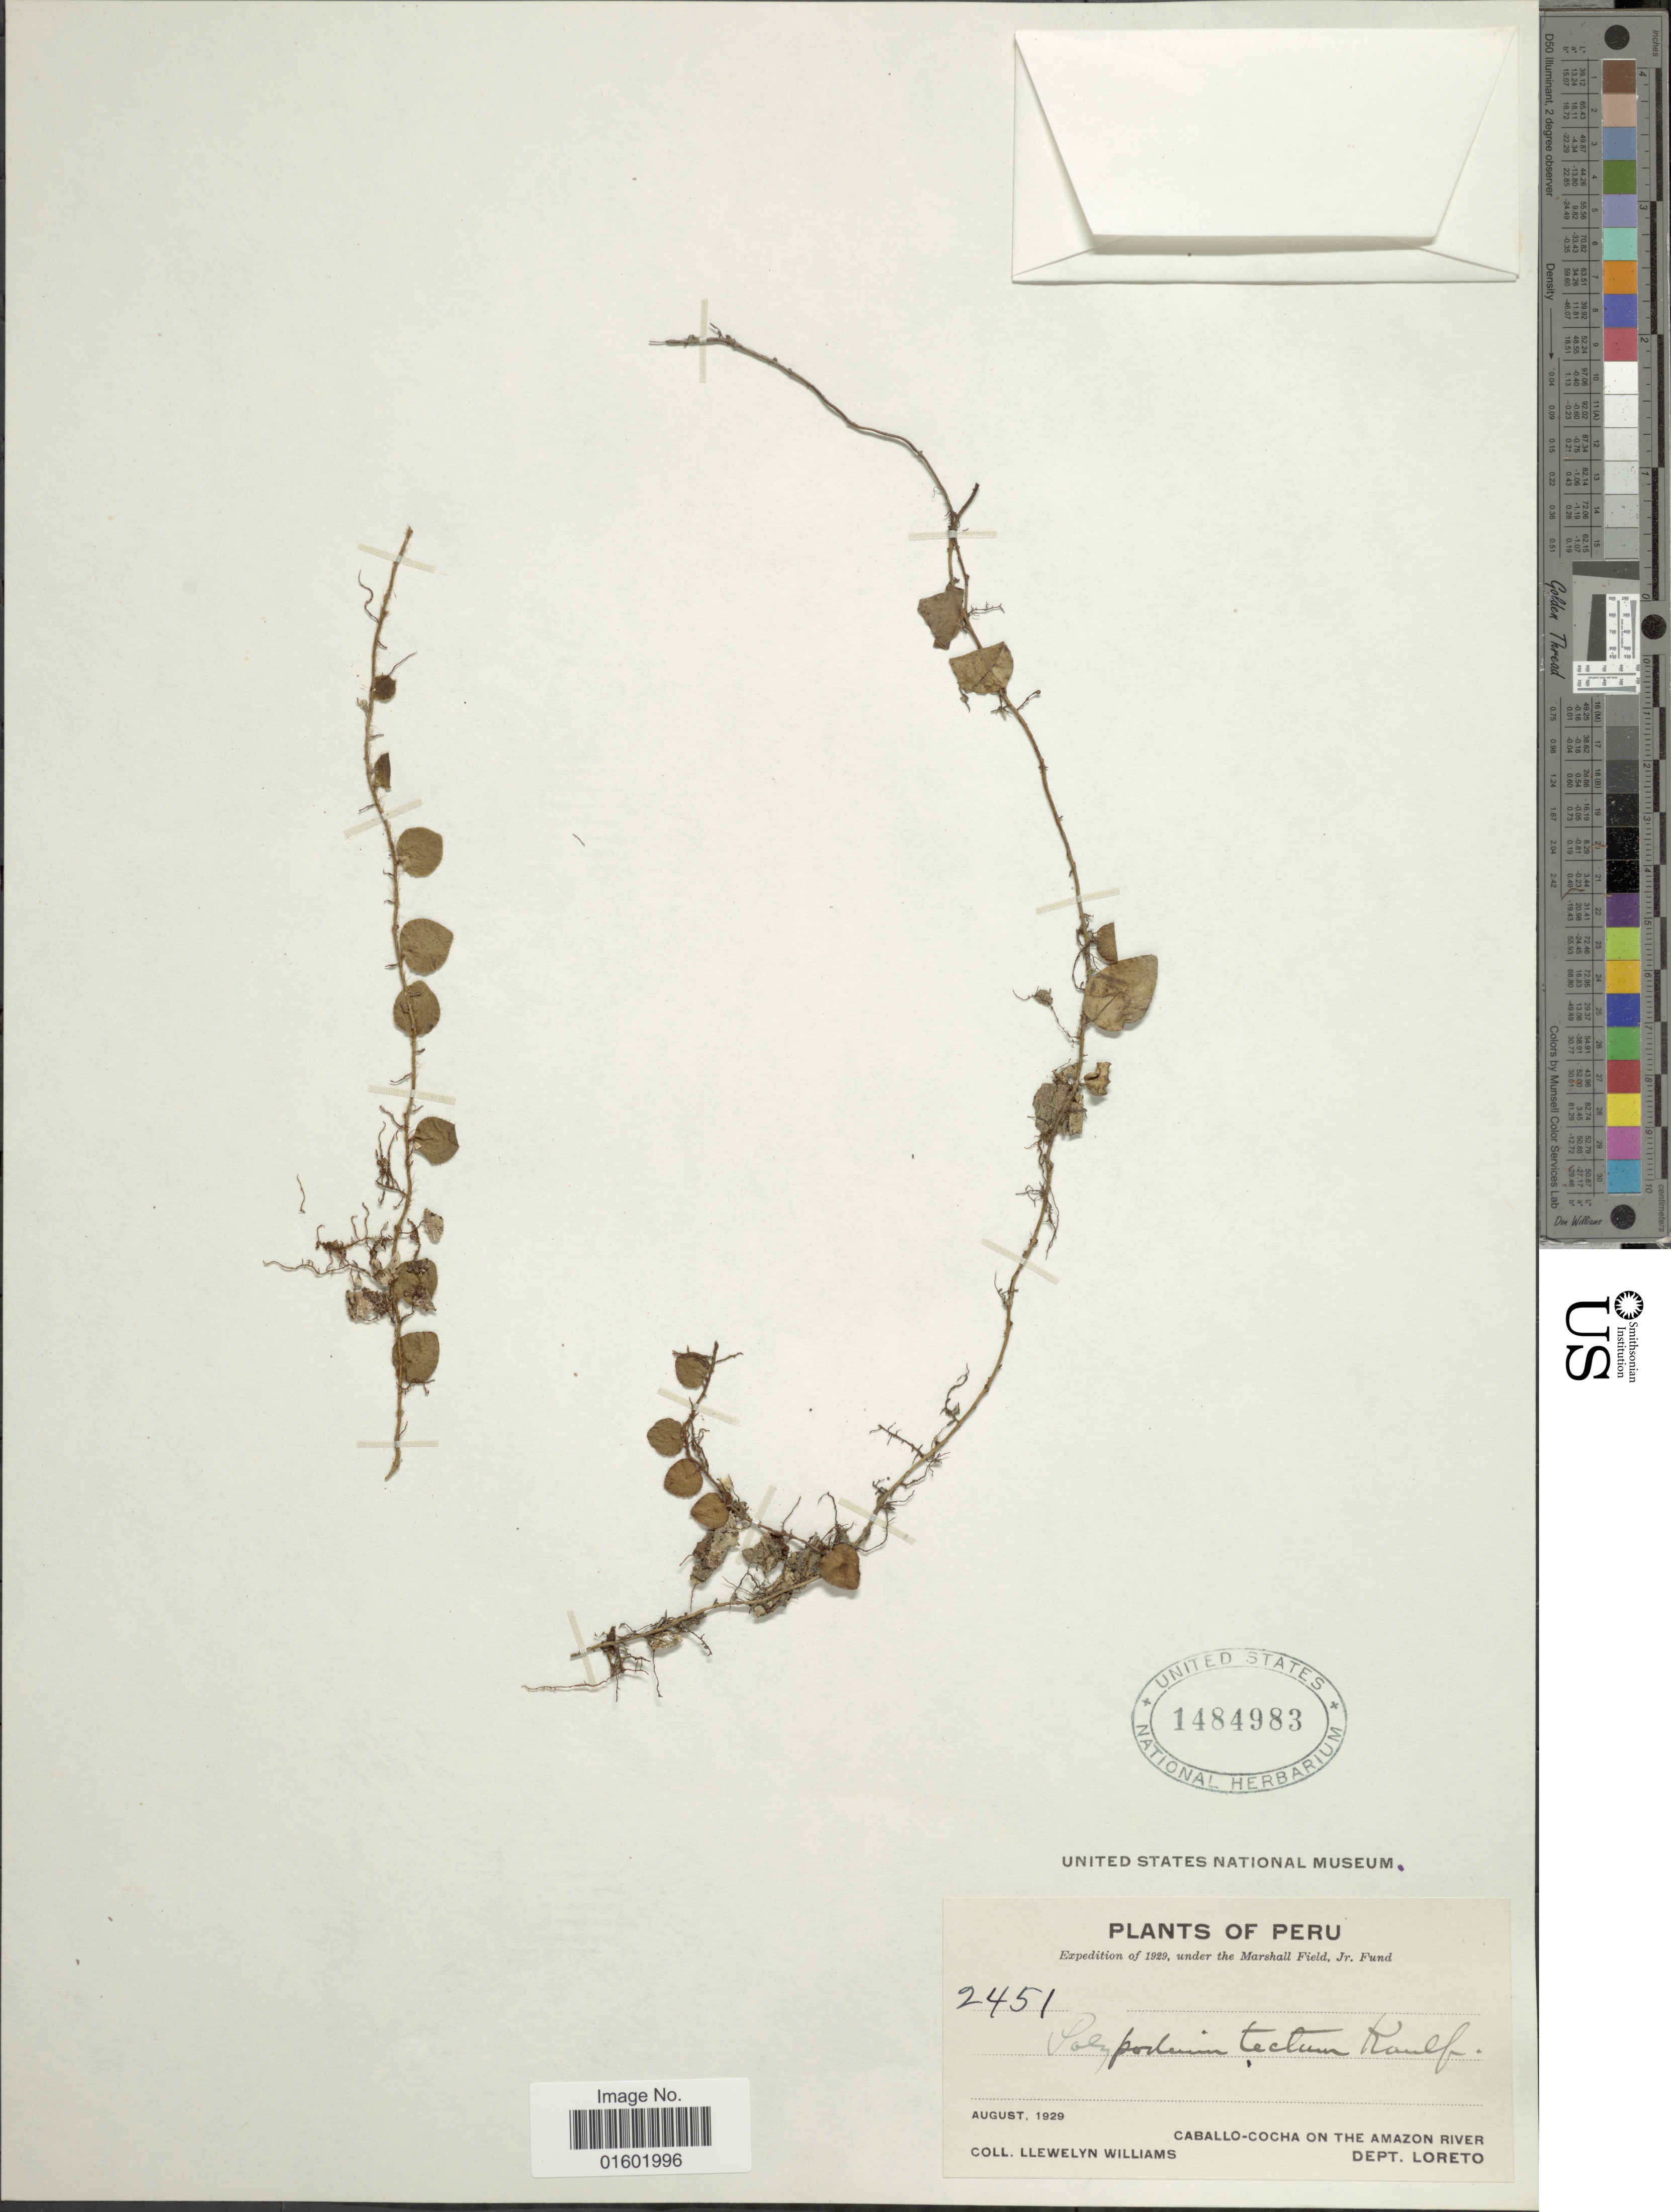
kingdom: Plantae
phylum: Tracheophyta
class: Polypodiopsida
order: Polypodiales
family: Polypodiaceae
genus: Microgramma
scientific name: Microgramma tecta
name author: (Kaulf.) Alston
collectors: Ll. Williams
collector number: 2451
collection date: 1929-08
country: Peru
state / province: Loreto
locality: Caballo-Cocha on the Amazon River, Dept. Loreto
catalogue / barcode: US 1484983